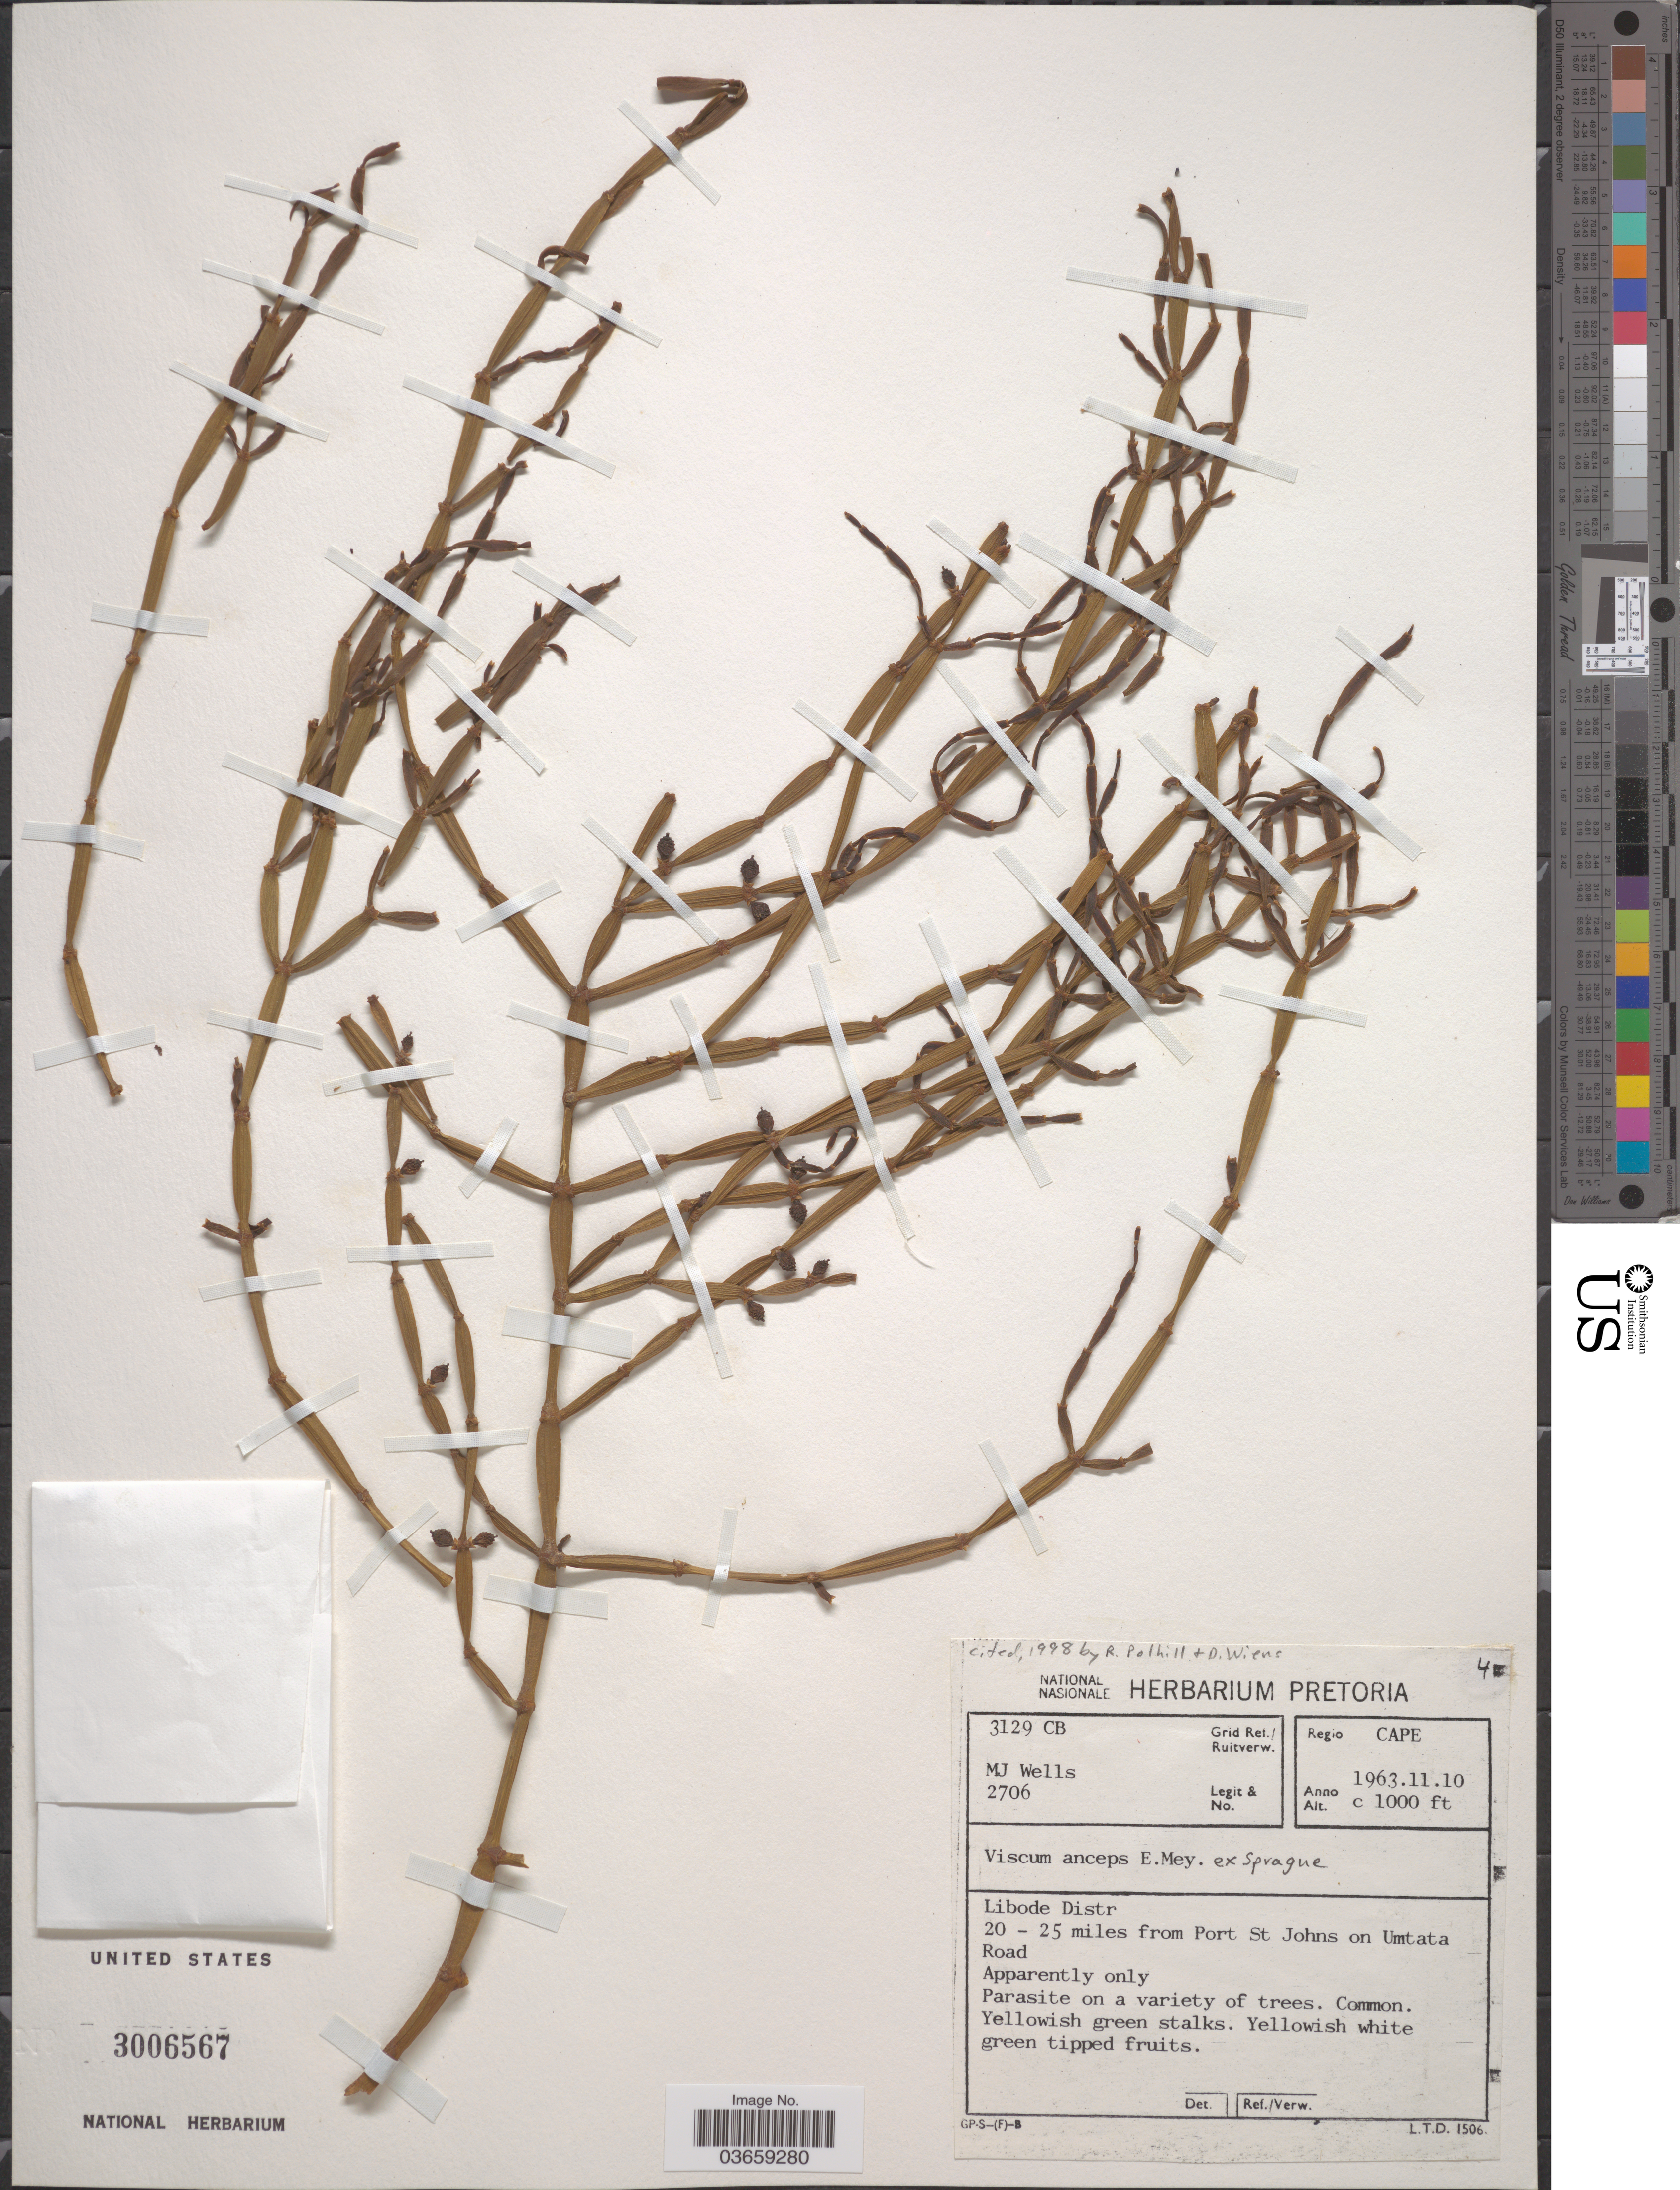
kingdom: Plantae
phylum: Tracheophyta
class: Magnoliopsida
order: Santalales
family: Viscaceae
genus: Viscum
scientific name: Viscum anceps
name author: Spreng.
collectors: M. Wells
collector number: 2706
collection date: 1963-11-10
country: South Africa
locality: Regio Cape. Grid Ref./Ruitverw. 3129 CB. Libode Distr 20-25 miles from Port St Johns on Umtata Road.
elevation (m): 305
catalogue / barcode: US 3006567